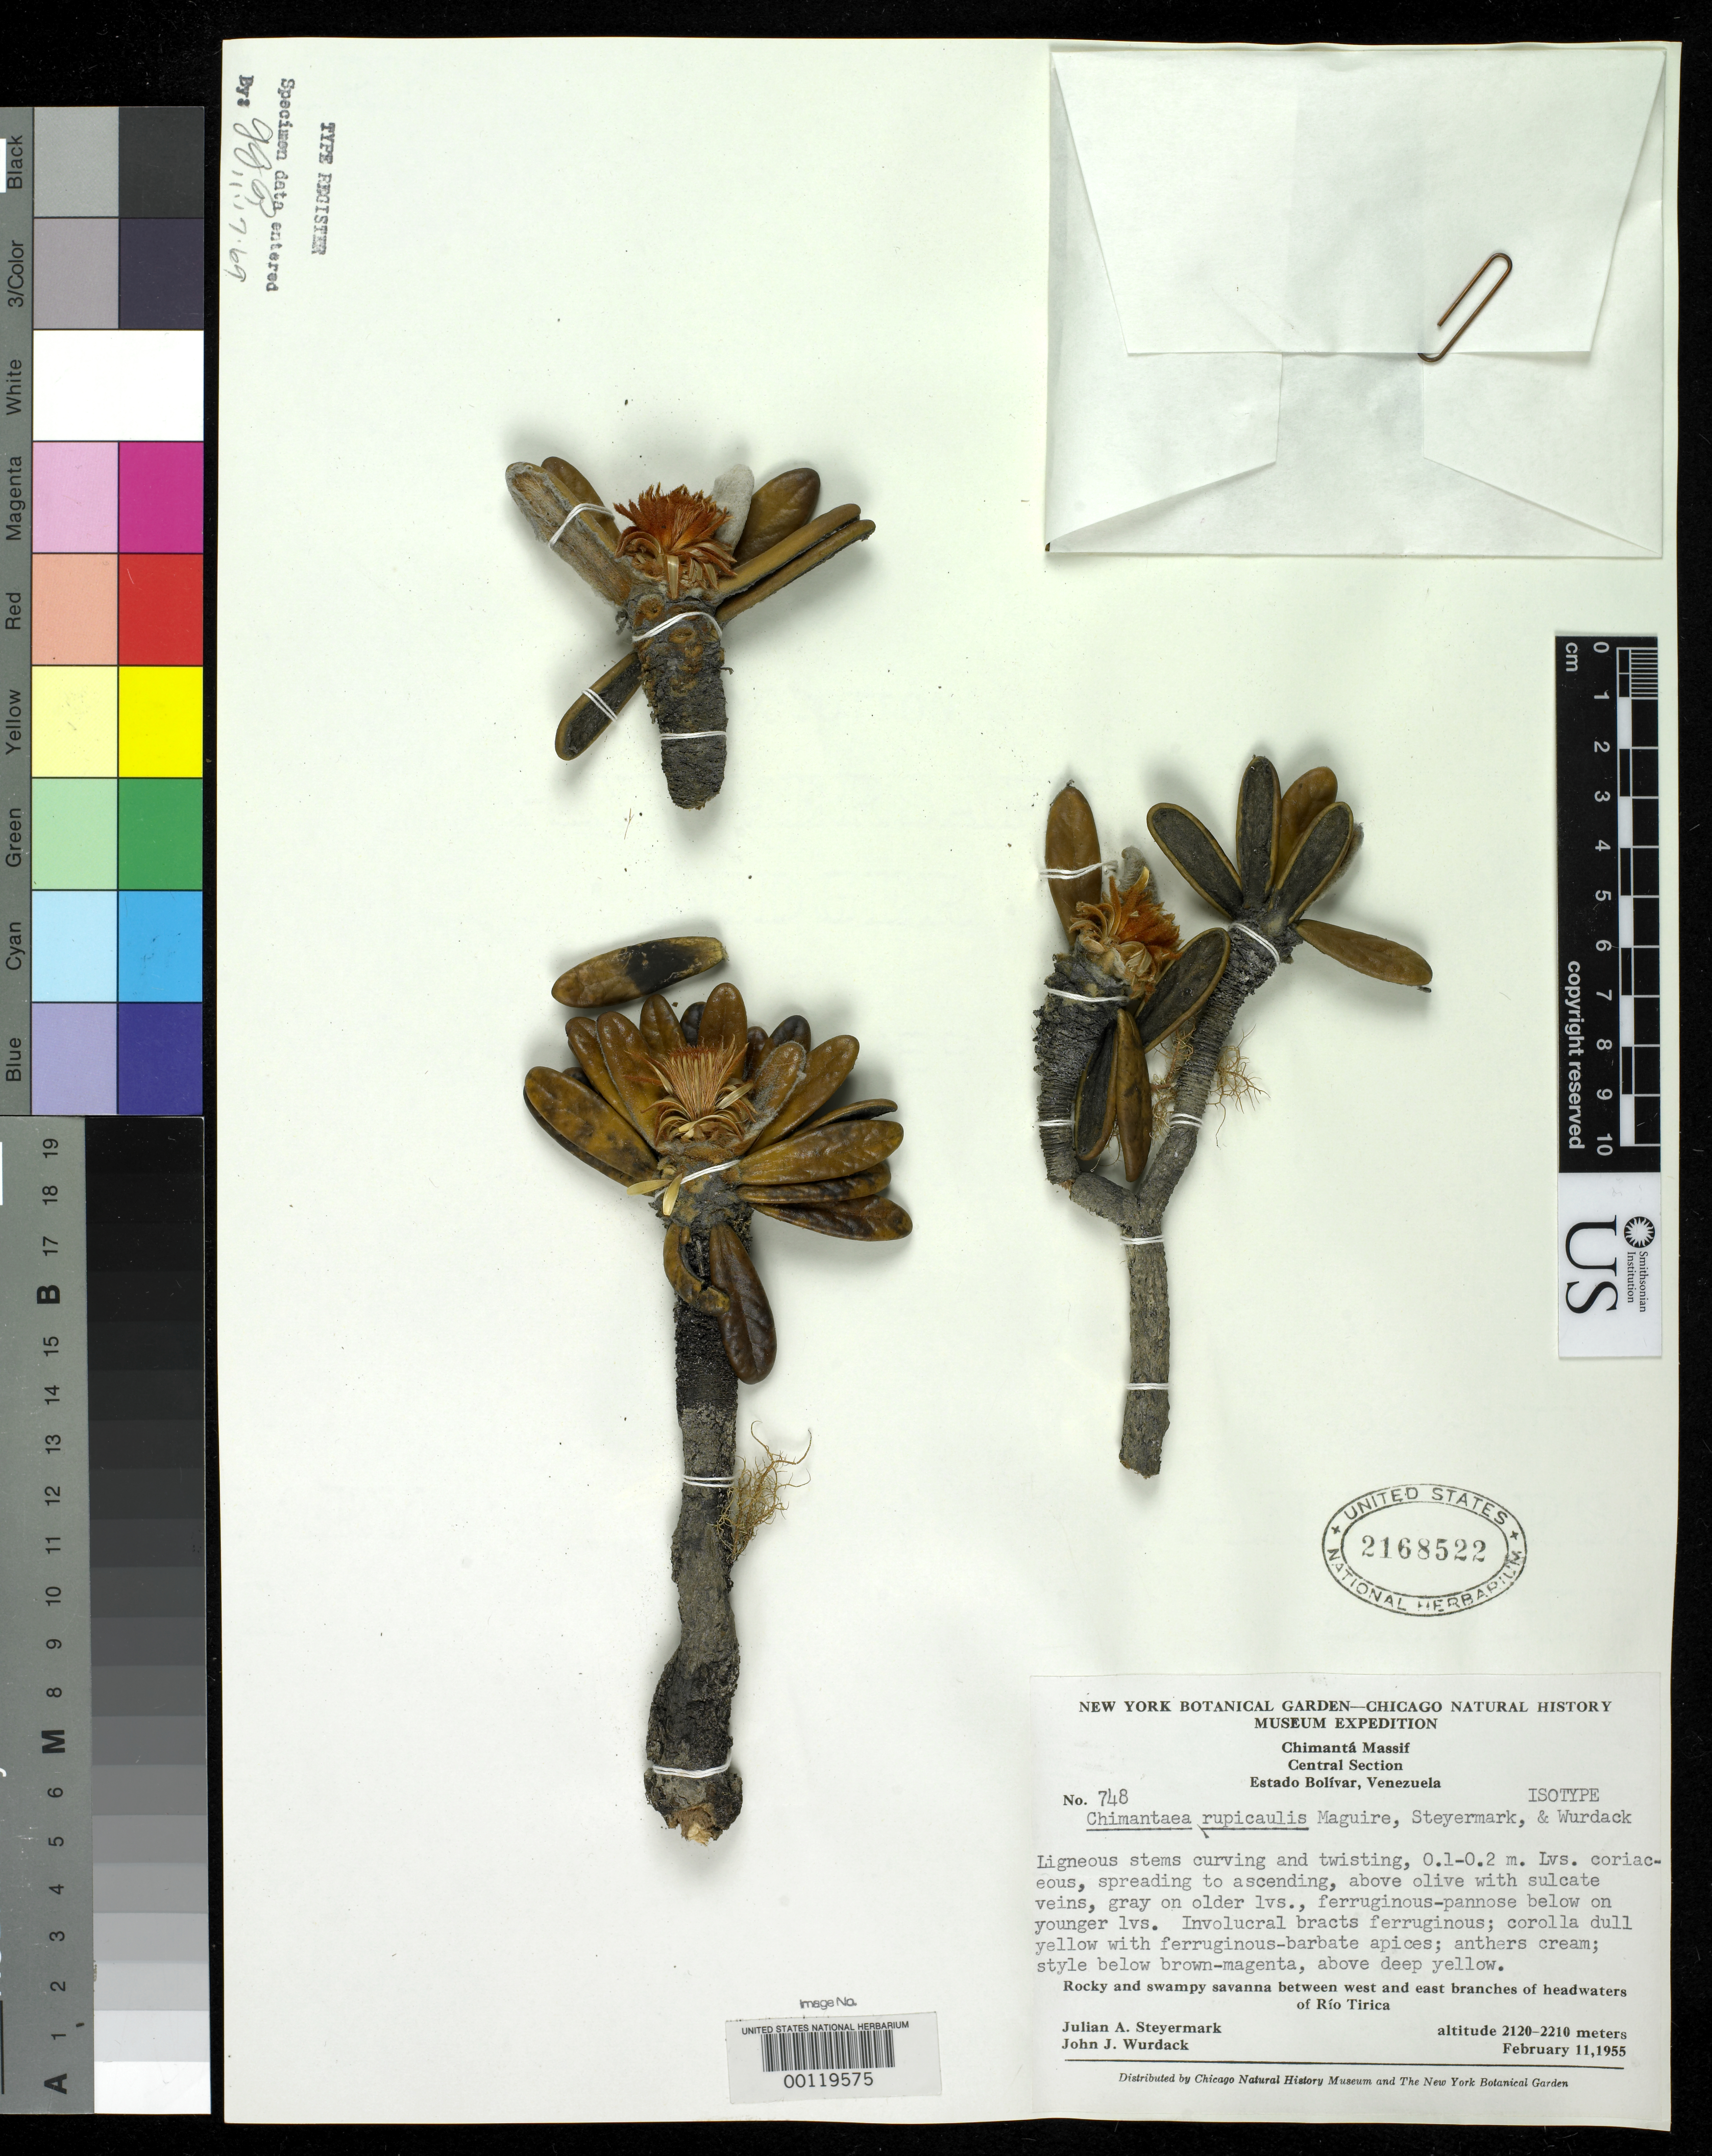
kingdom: Plantae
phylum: Tracheophyta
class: Magnoliopsida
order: Asterales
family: Asteraceae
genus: Chimantaea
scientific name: Chimantaea rupicola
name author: Maguire et al.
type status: Isotype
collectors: J. Steyermark & J. J. Wurdack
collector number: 748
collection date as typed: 11 Feb 1955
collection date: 1955-02-11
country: Venezuela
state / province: Bolivar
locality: Rio Tirica.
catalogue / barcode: US 2168522